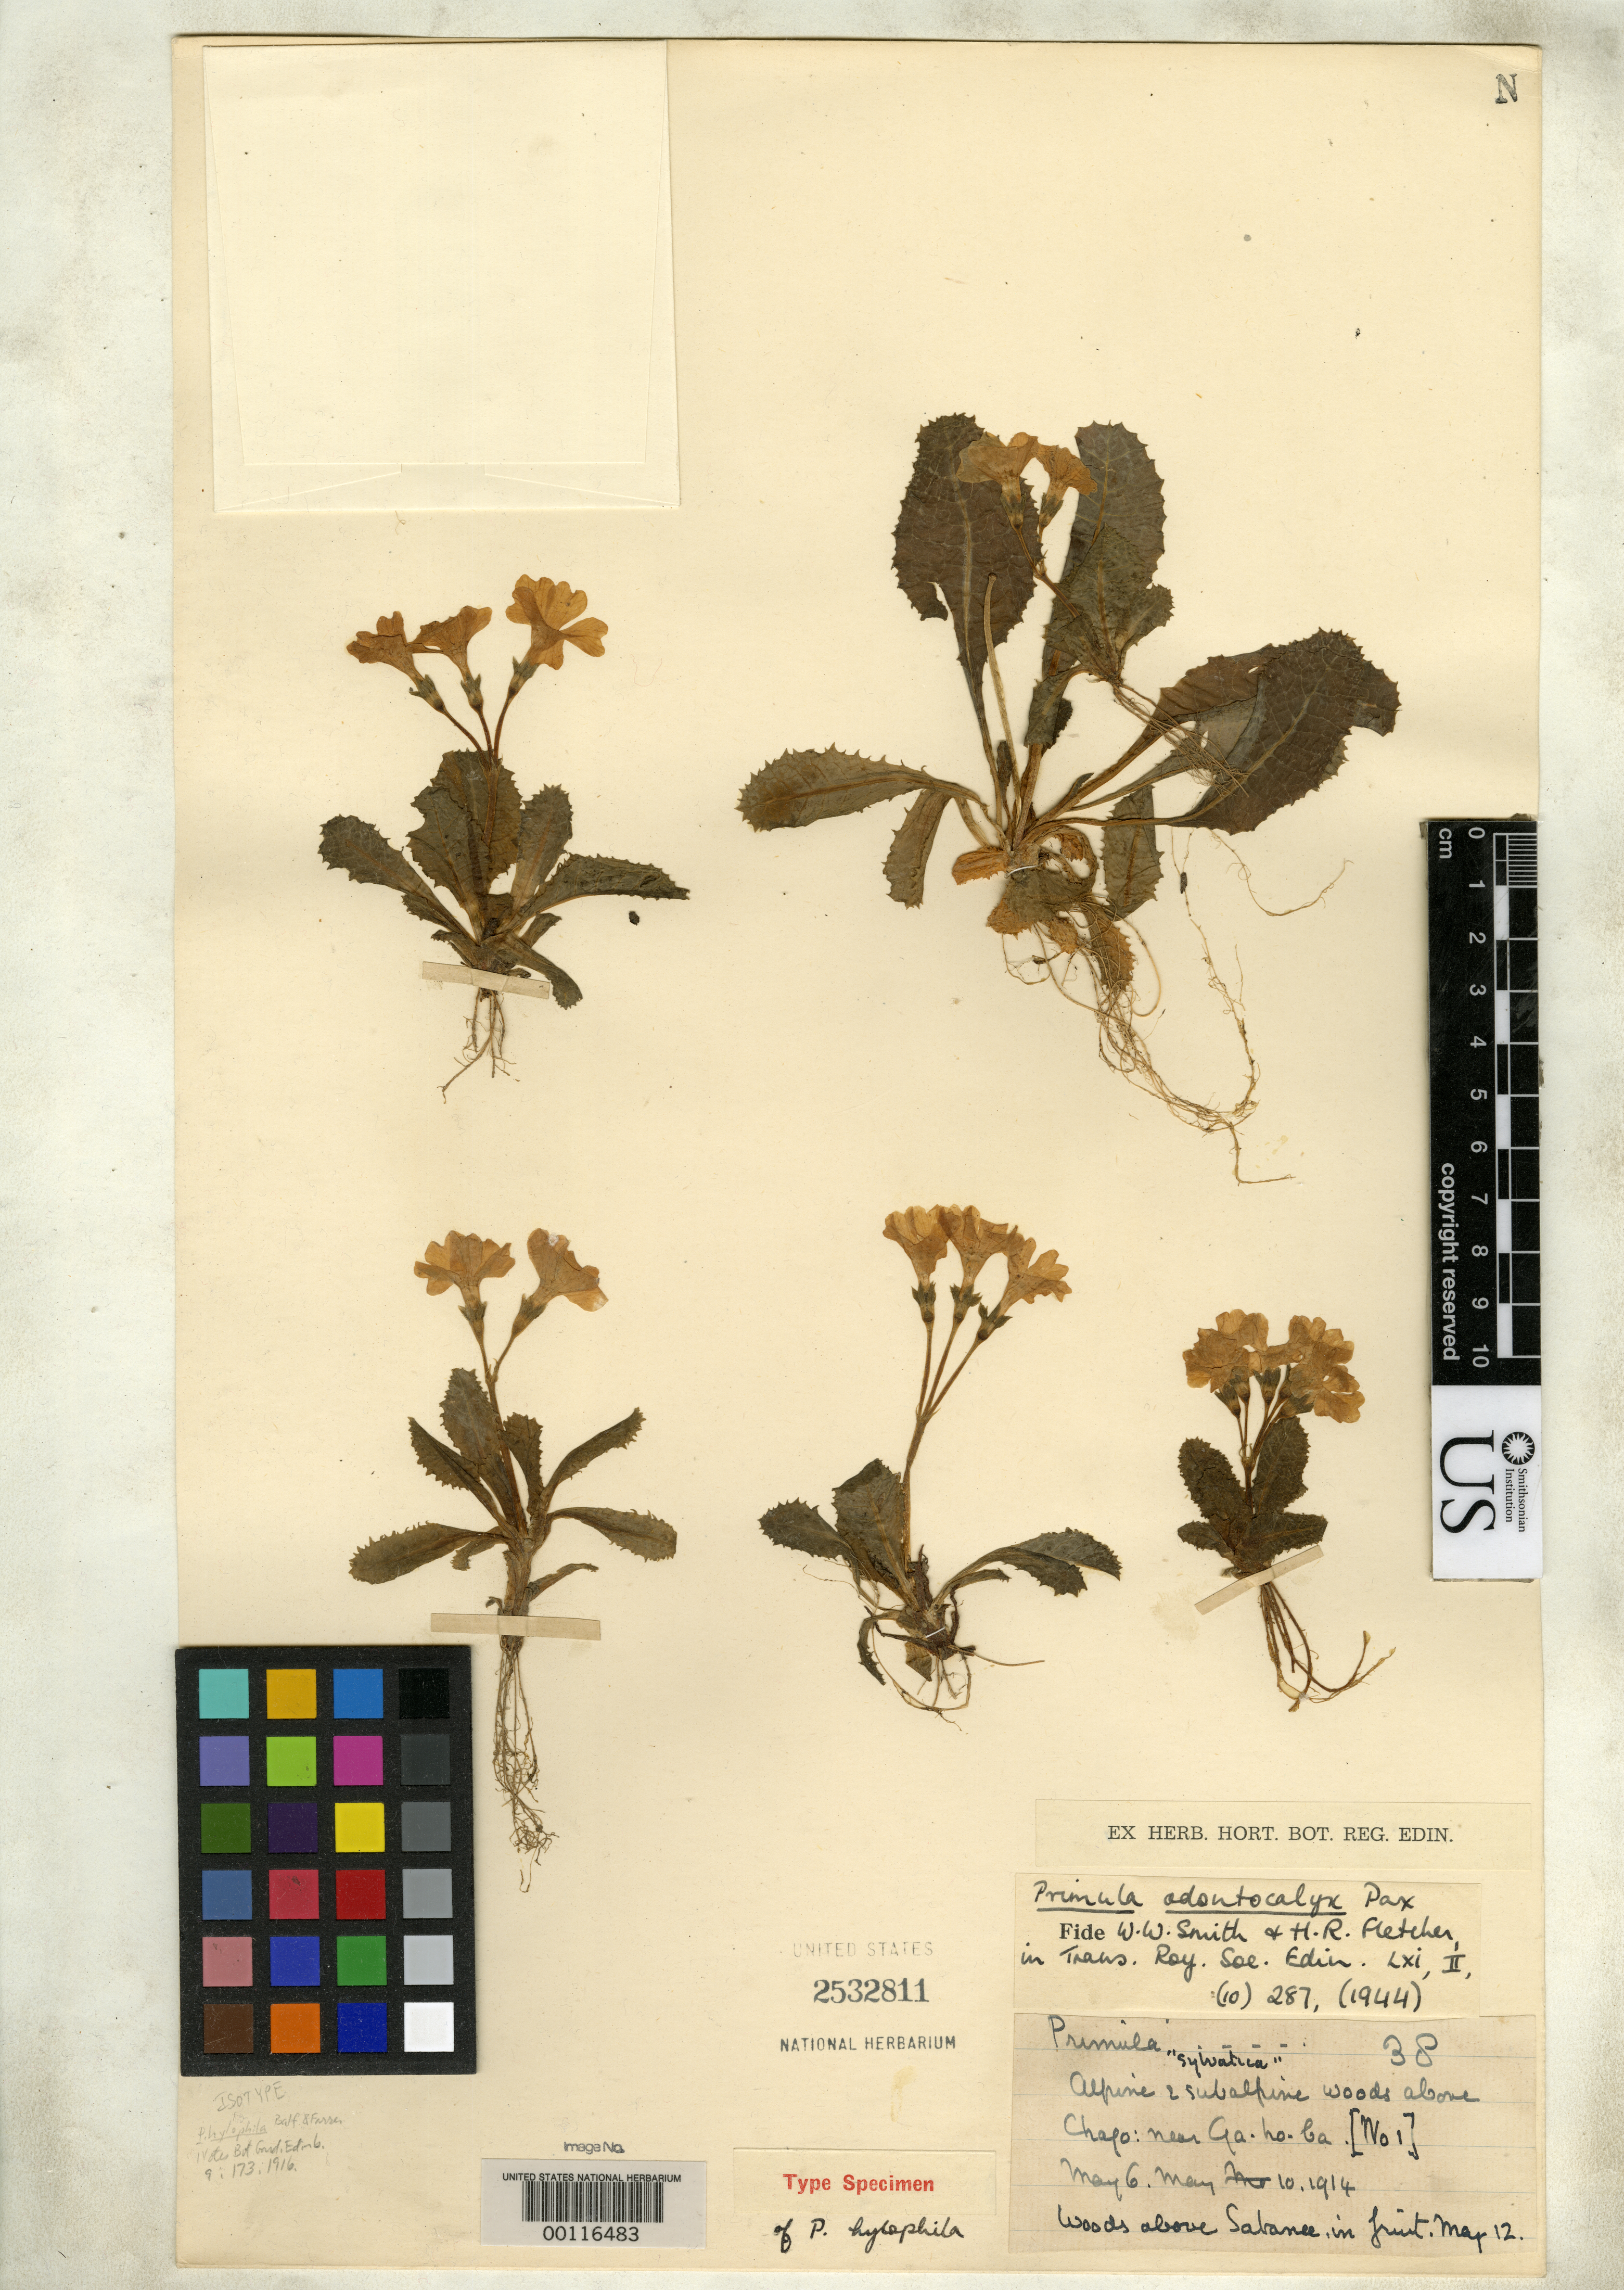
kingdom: Plantae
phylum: Tracheophyta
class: Magnoliopsida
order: Ericales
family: Primulaceae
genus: Primula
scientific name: Primula hylophila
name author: Balf. f. & Farrer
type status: Isotype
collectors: R. Farrer & W. Purdom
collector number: F 38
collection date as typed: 06 May 1914 to 10 May 1914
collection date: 1914-05-06/1914-05-10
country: China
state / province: Gansu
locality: Chago.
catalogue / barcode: US 2532811